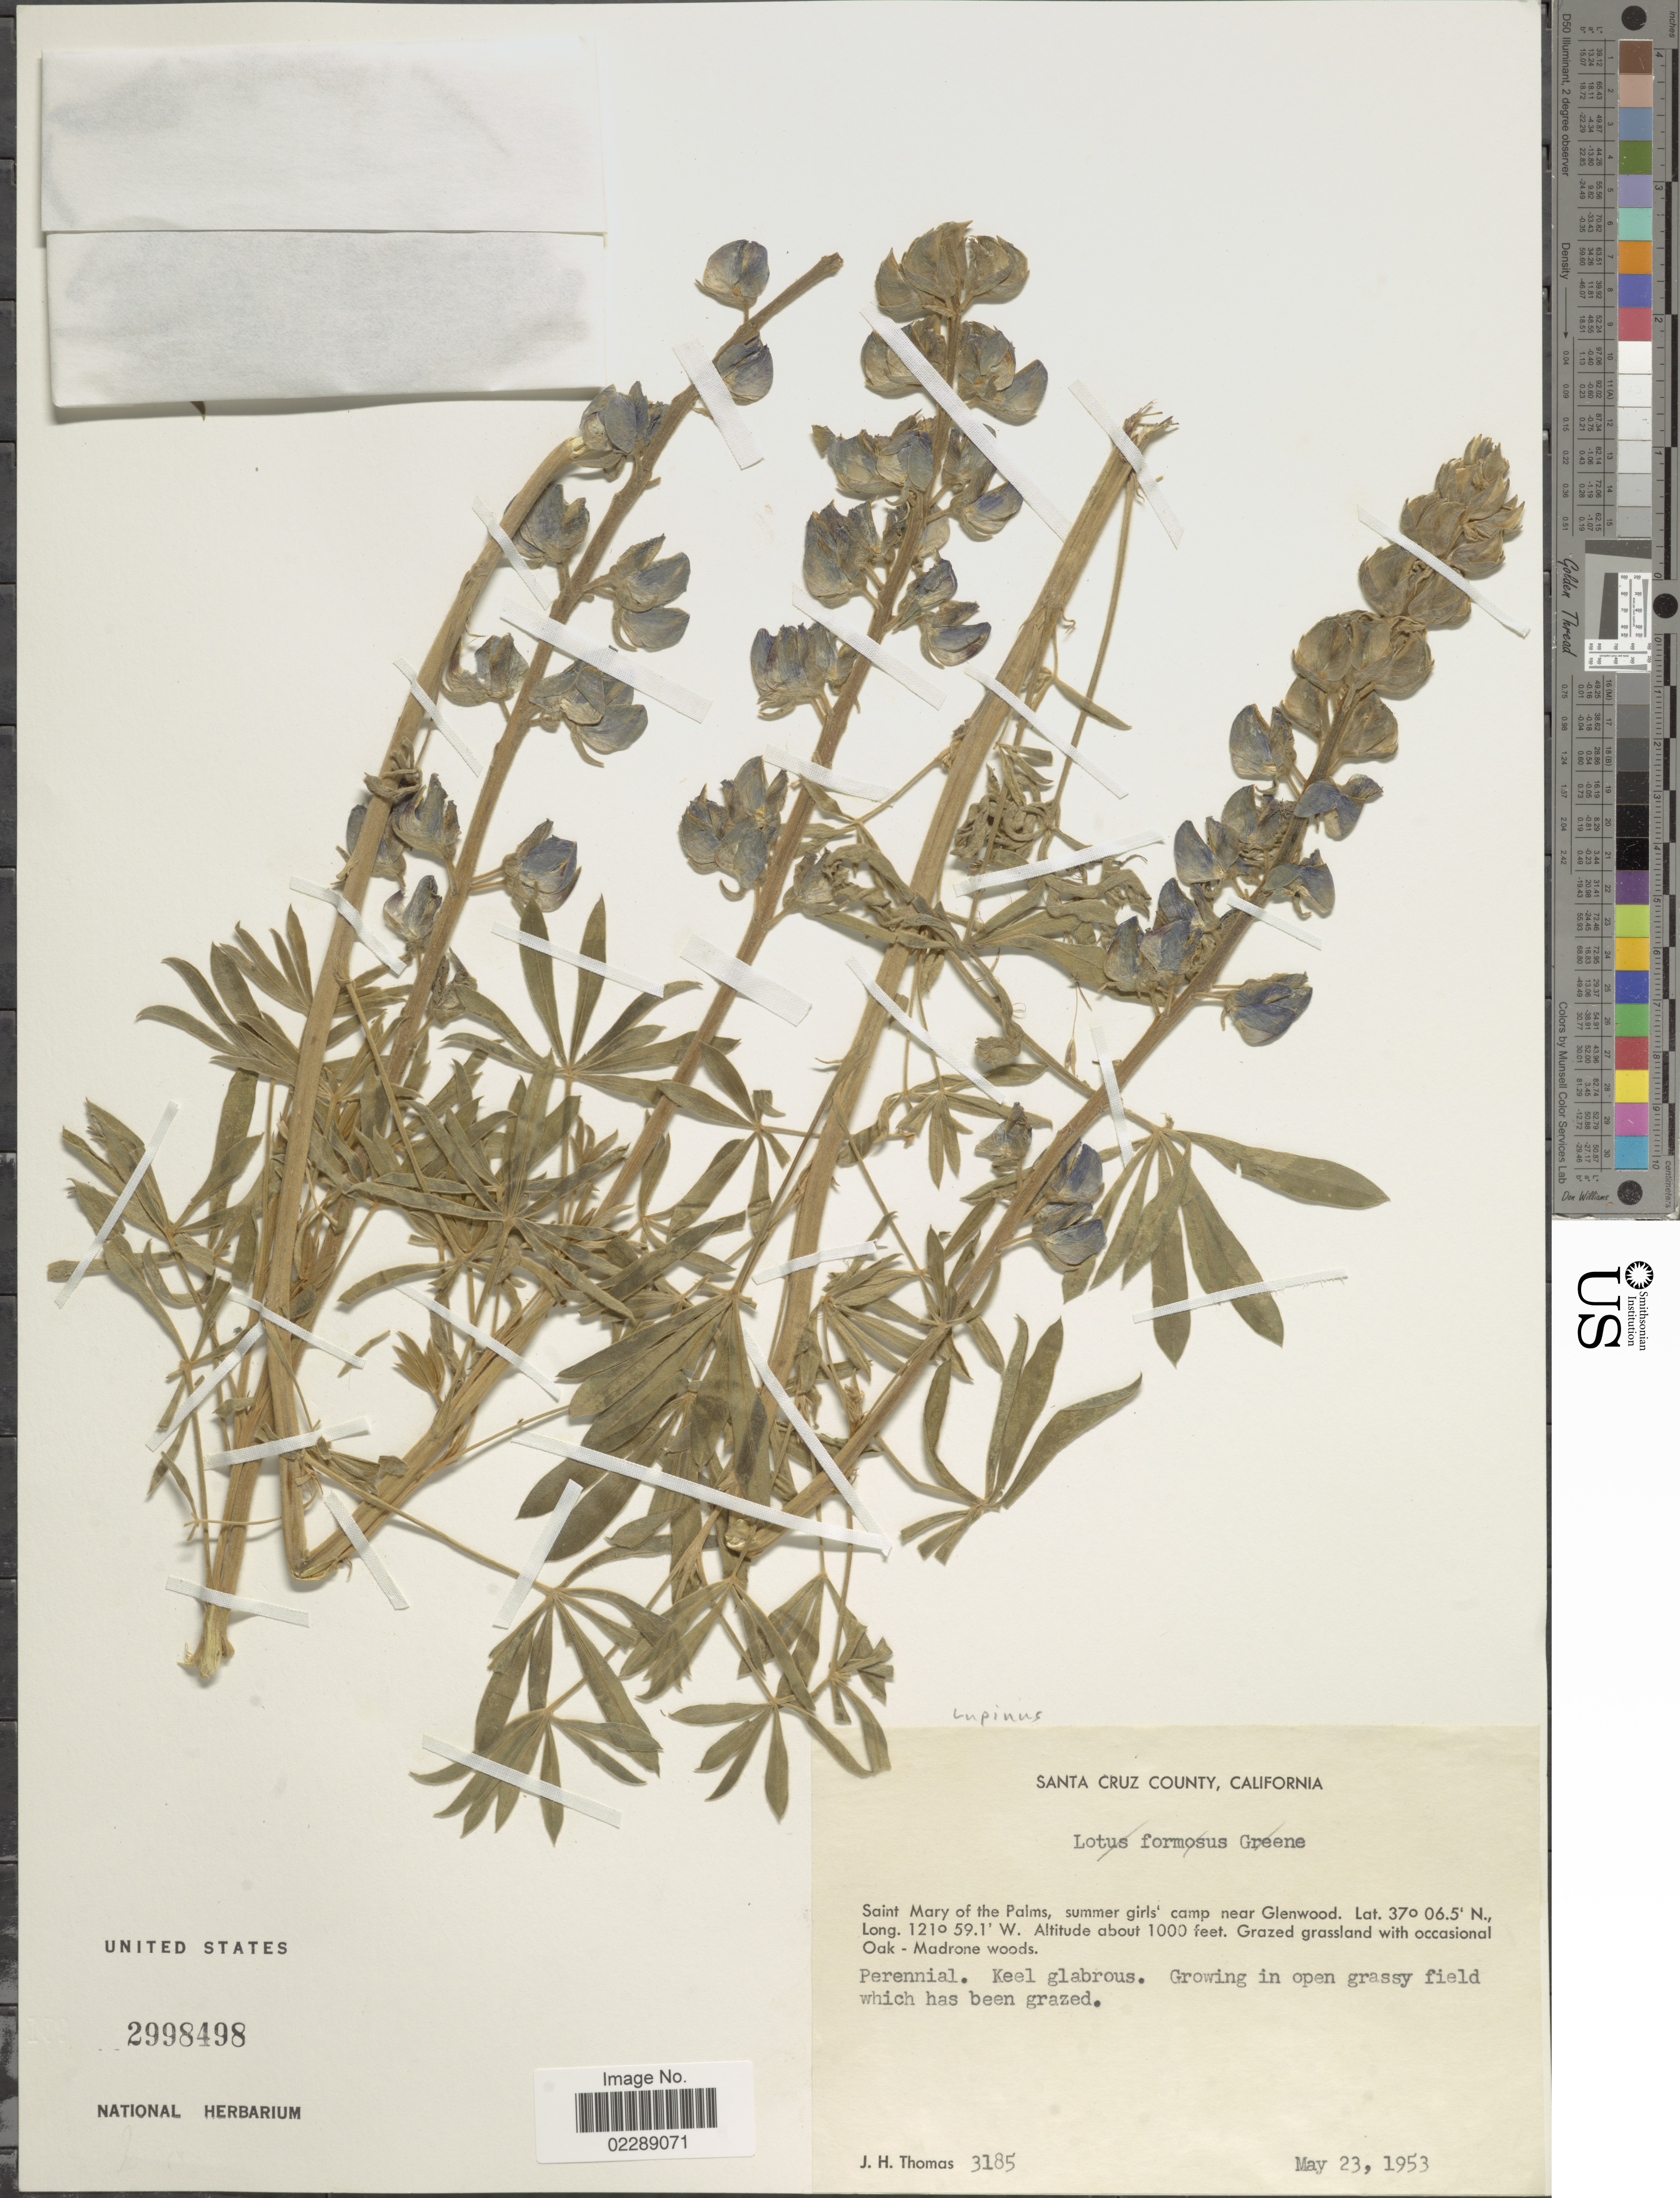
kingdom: Plantae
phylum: Tracheophyta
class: Magnoliopsida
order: Fabales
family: Fabaceae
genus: Lupinus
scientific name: Lupinus sp.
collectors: J. H. Thomas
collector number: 3185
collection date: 1953-05-23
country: United States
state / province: California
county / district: Santa Cruz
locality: Santa Cruz County, Saint Mary of the Palms, summer girls camp near Glenwood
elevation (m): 305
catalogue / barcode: US 2998498